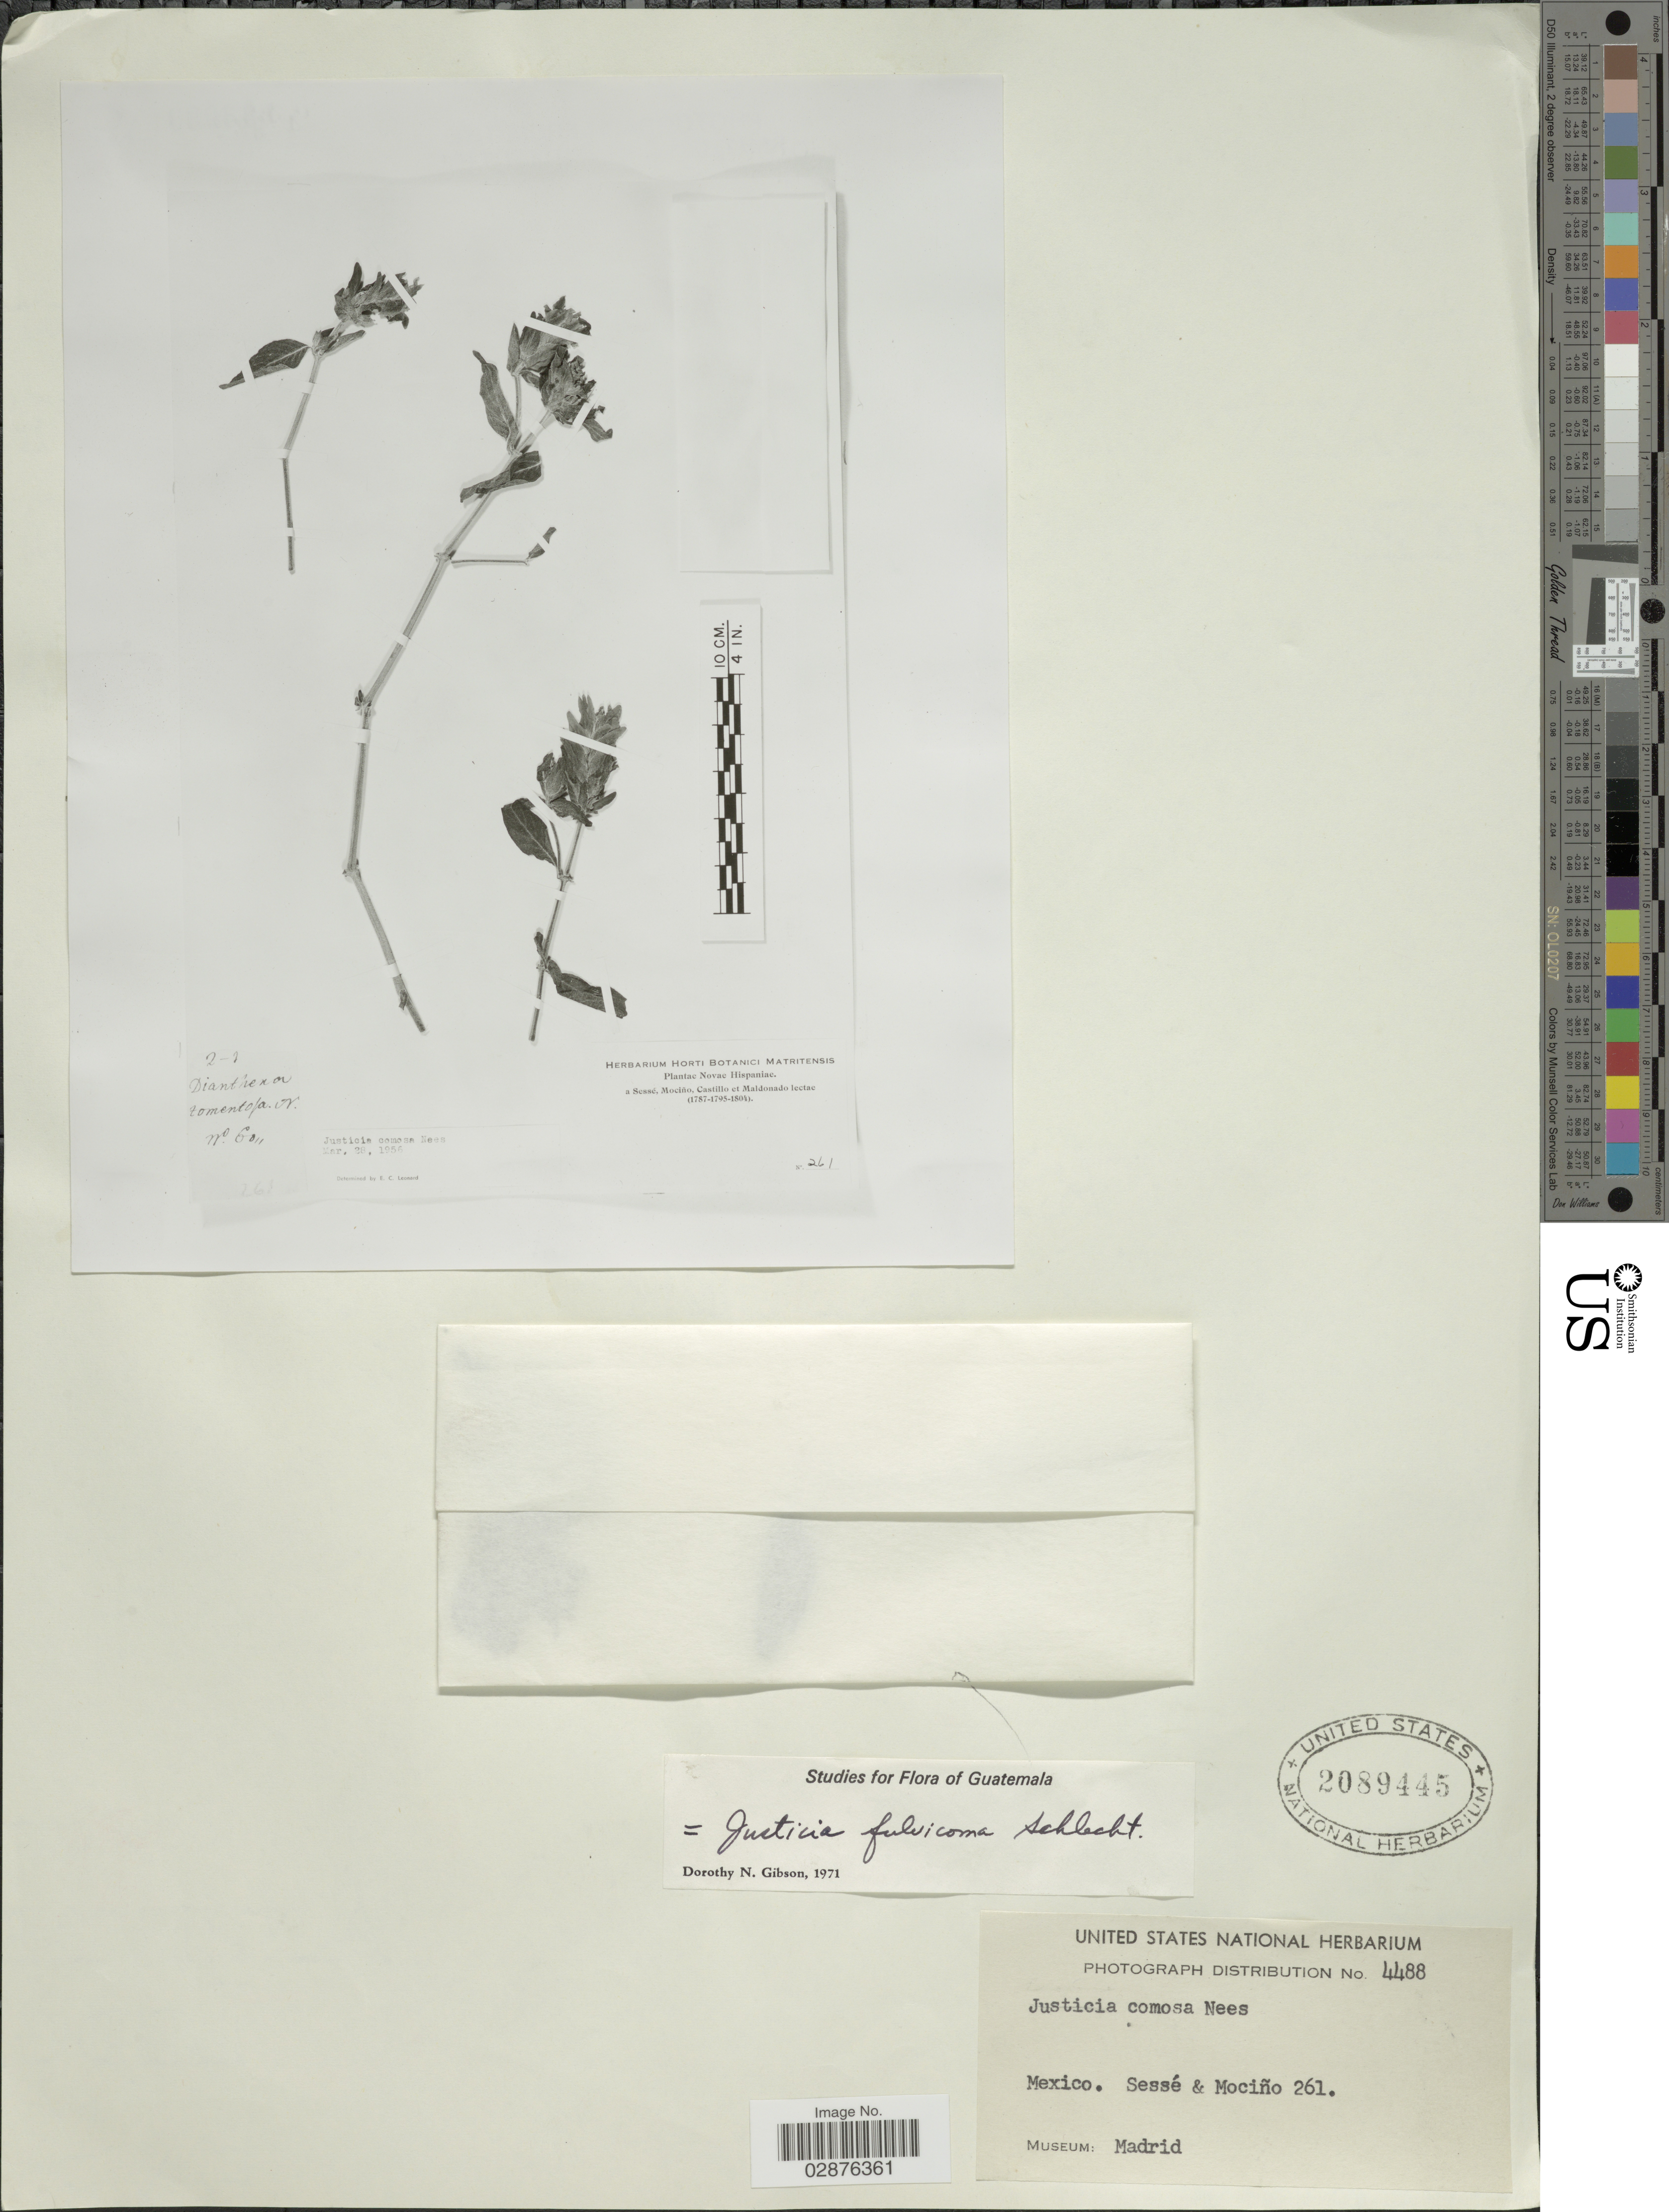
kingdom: Plantae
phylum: Tracheophyta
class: Magnoliopsida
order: Lamiales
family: Acanthaceae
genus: Justicia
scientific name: Justicia fulvicoma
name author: Schltdl. & Cham.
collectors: Sessé, --, Mociño, Castillo, -- & Maldonado, --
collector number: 261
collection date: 1787/1804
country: Mexico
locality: Novae Hispaniae.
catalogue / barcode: US 2089445